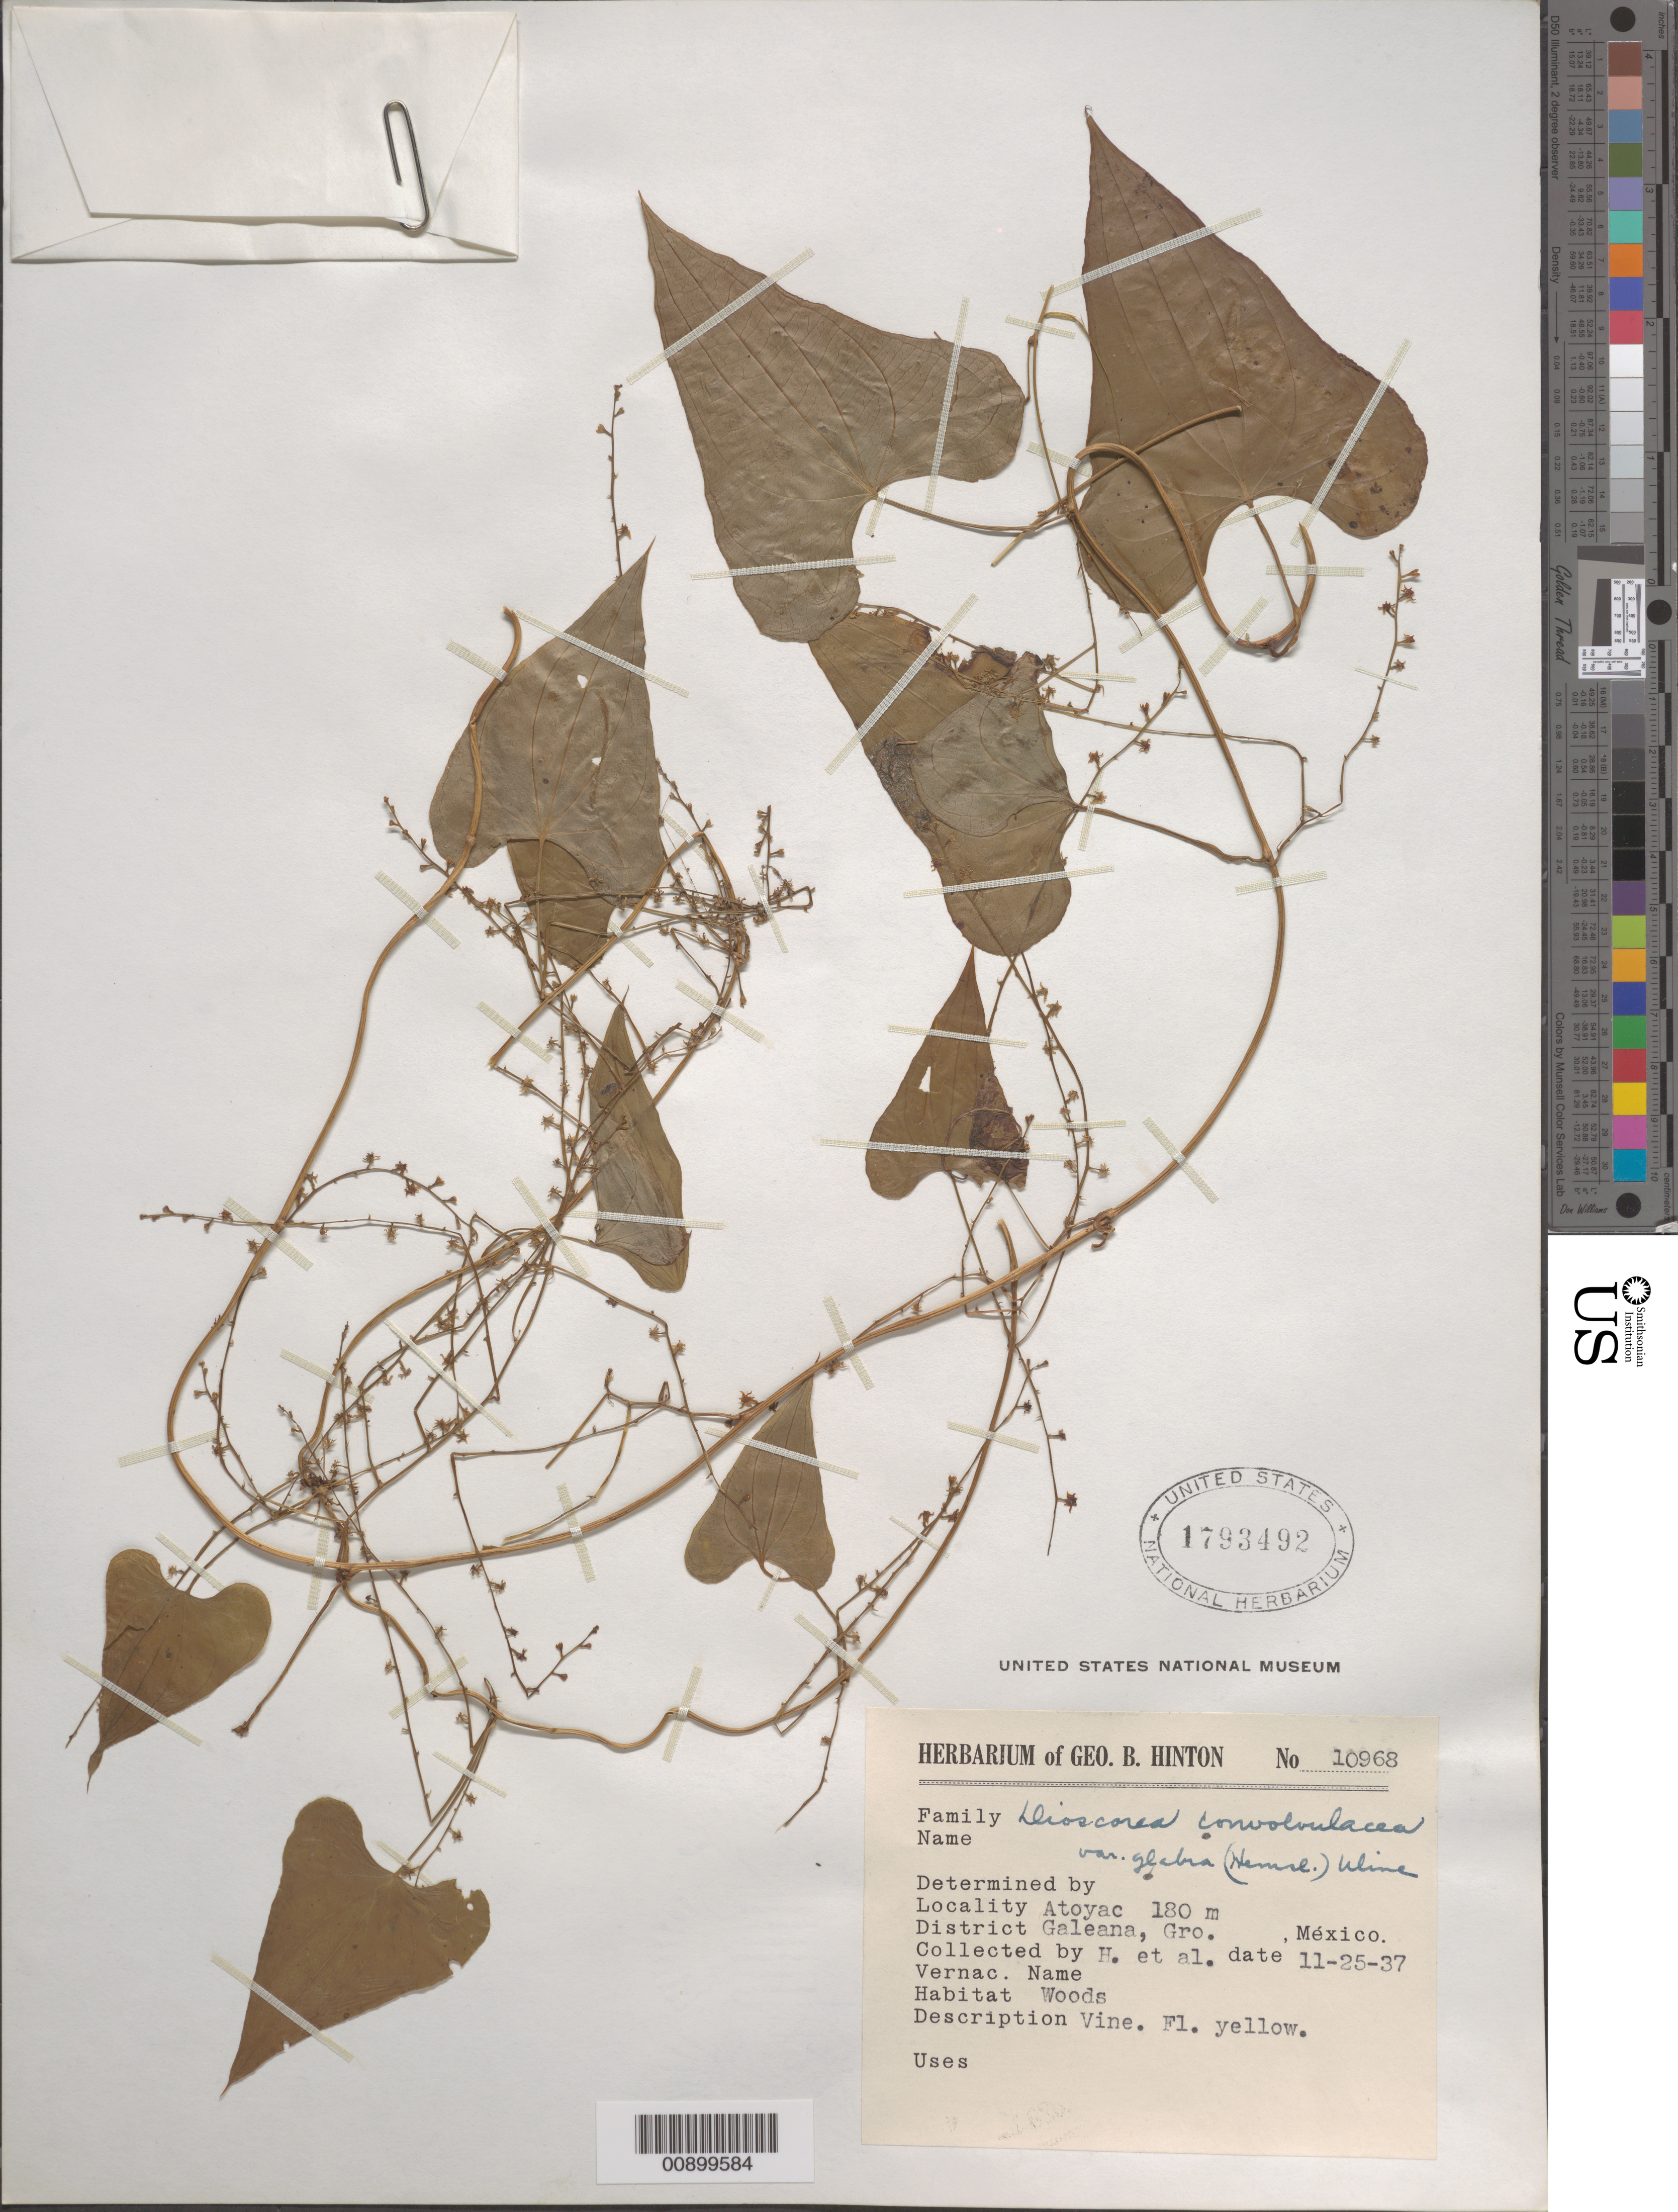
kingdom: Plantae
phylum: Tracheophyta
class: Liliopsida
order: Dioscoreales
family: Dioscoreaceae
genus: Dioscorea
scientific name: Dioscorea convolvulacea var. glabra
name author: (Hemsl.) Uline ex R. Knuth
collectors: G. B. Hinton & et al.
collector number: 10968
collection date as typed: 25 Nov 1937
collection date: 1937-11-25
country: Mexico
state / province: Guerrero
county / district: Galeana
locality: Atoyac, District of Galeana, State of Guerrero.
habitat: Woods.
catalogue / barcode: US 1793492